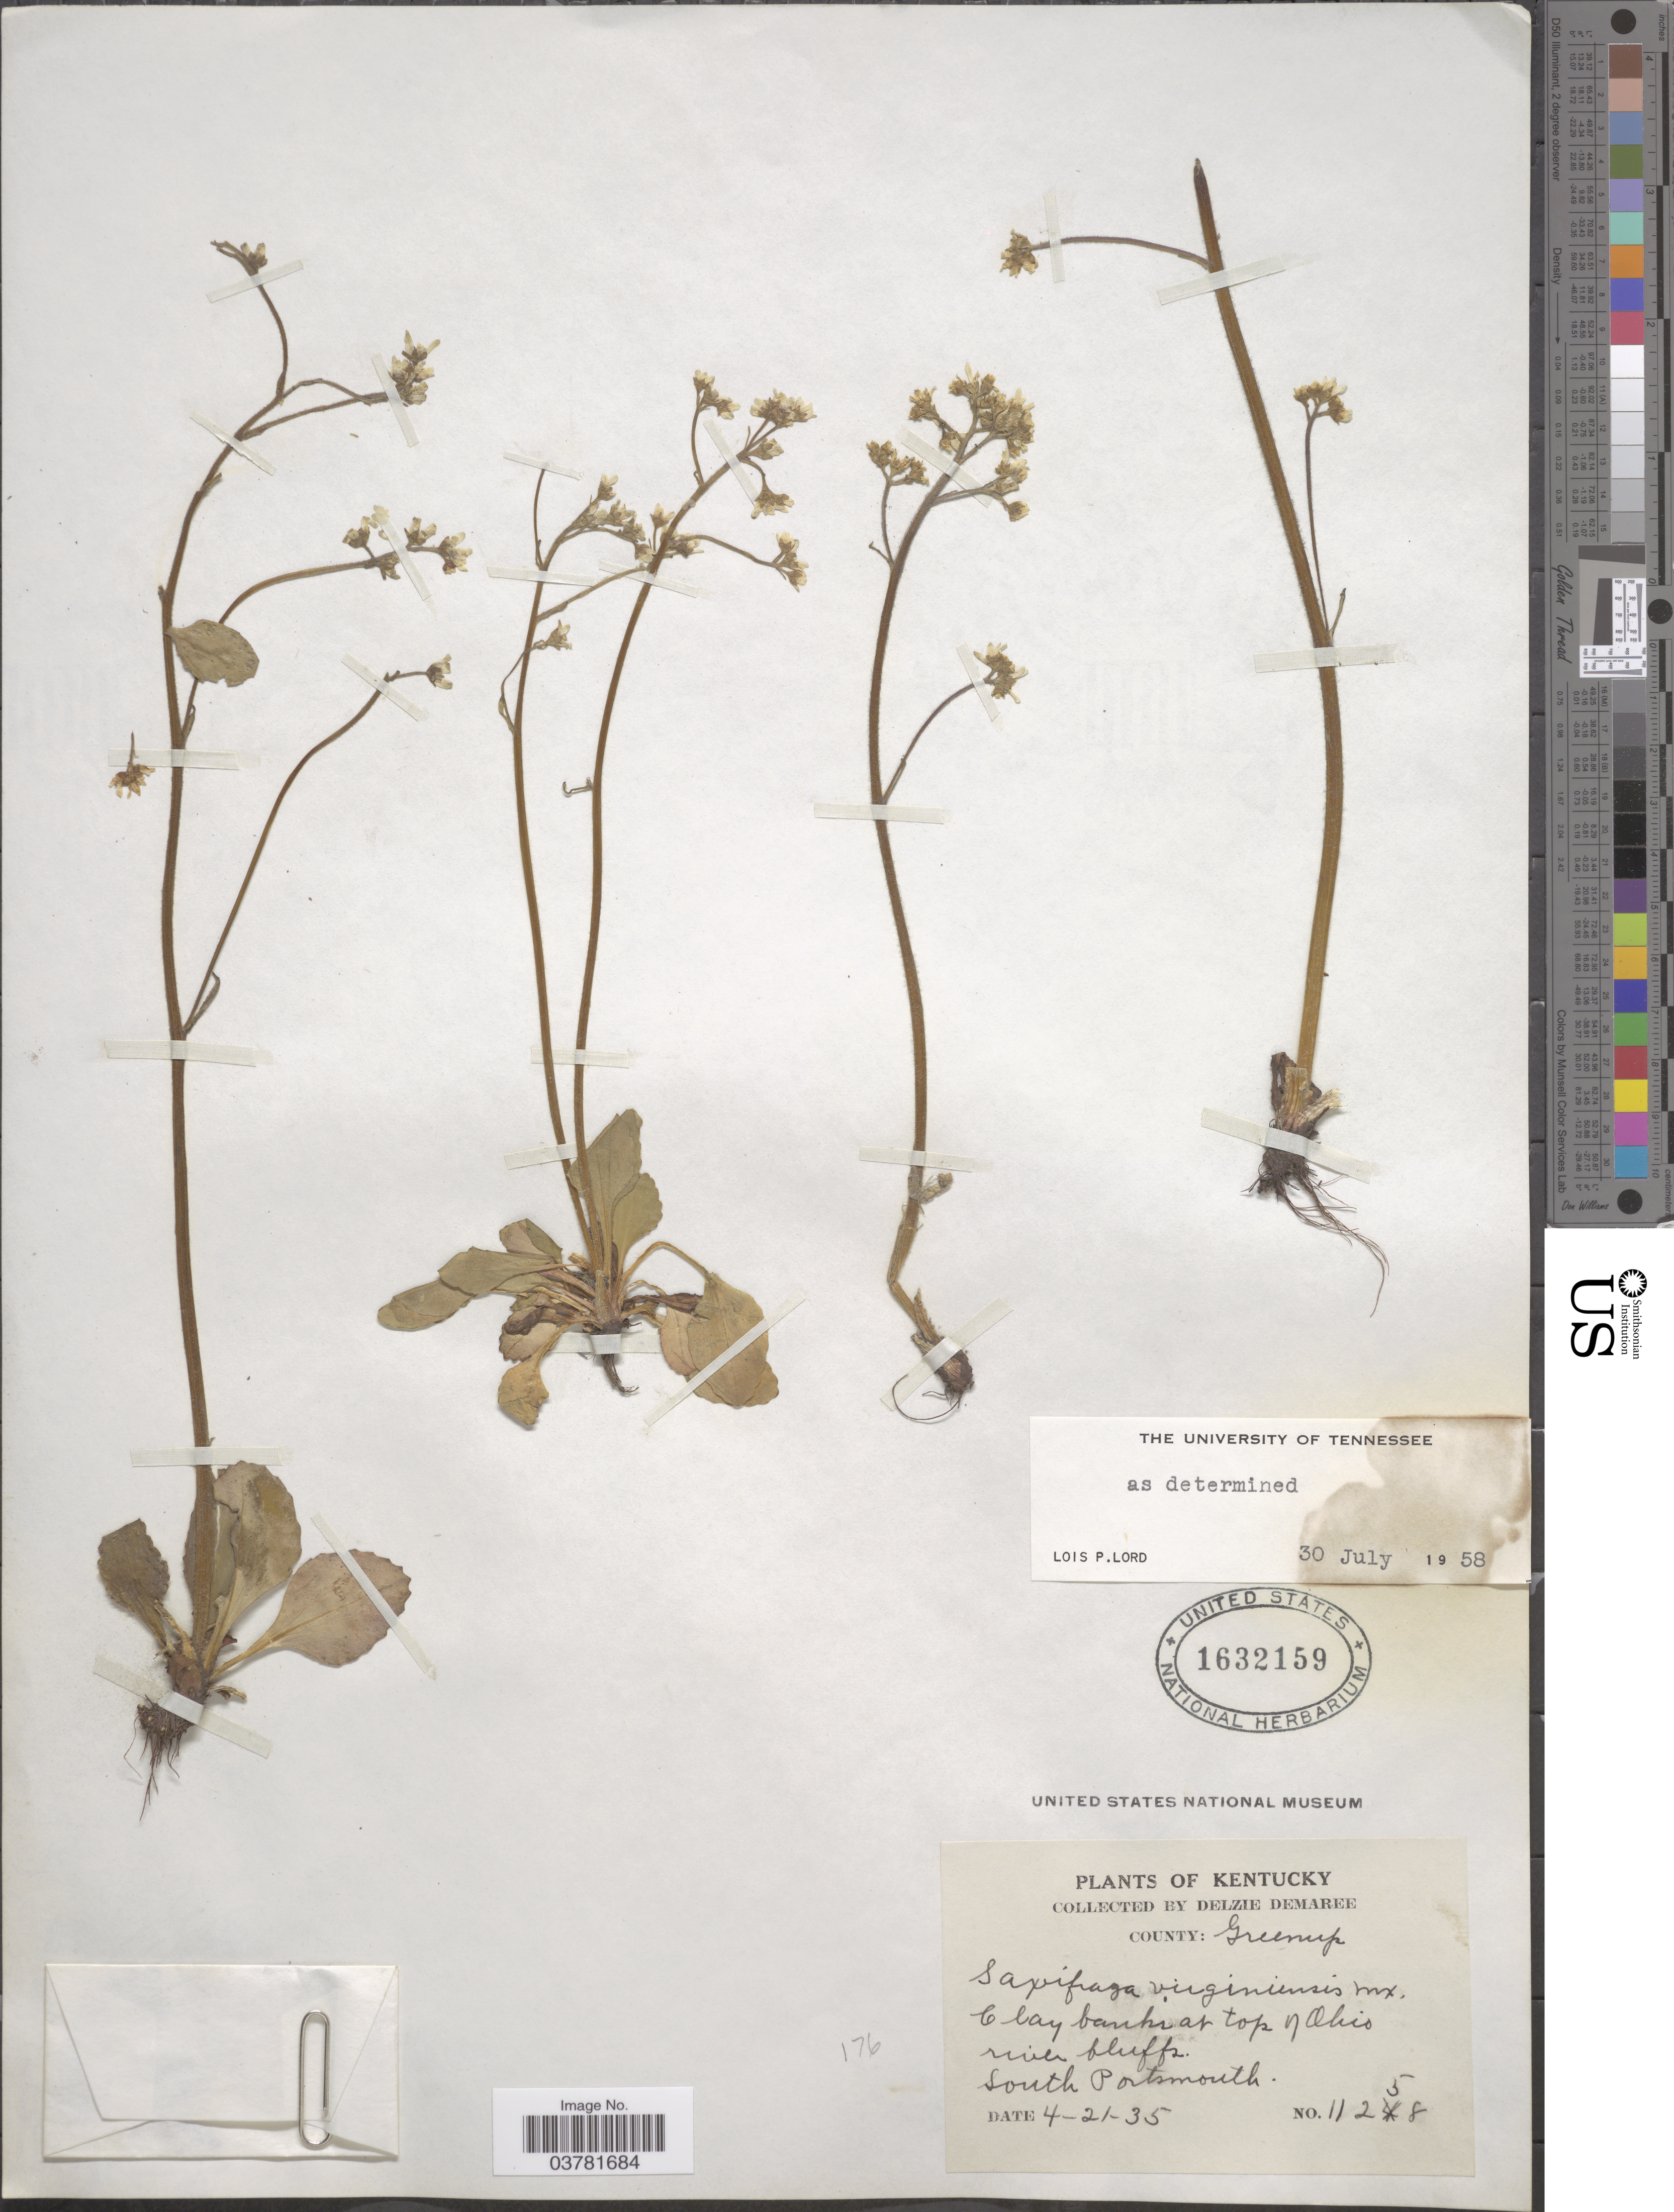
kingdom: Plantae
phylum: Tracheophyta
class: Magnoliopsida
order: Saxifragales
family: Saxifragaceae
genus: Micranthes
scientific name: Micranthes virginiensis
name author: (Michx.) Small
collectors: D. Demaree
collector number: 11258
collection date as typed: Transcribed d/m/y: 21/4/35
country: United States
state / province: Kentucky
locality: County: Greenup. Clay banks at top of Ohio river bluffs. South Portsmouth.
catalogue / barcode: US 1632159